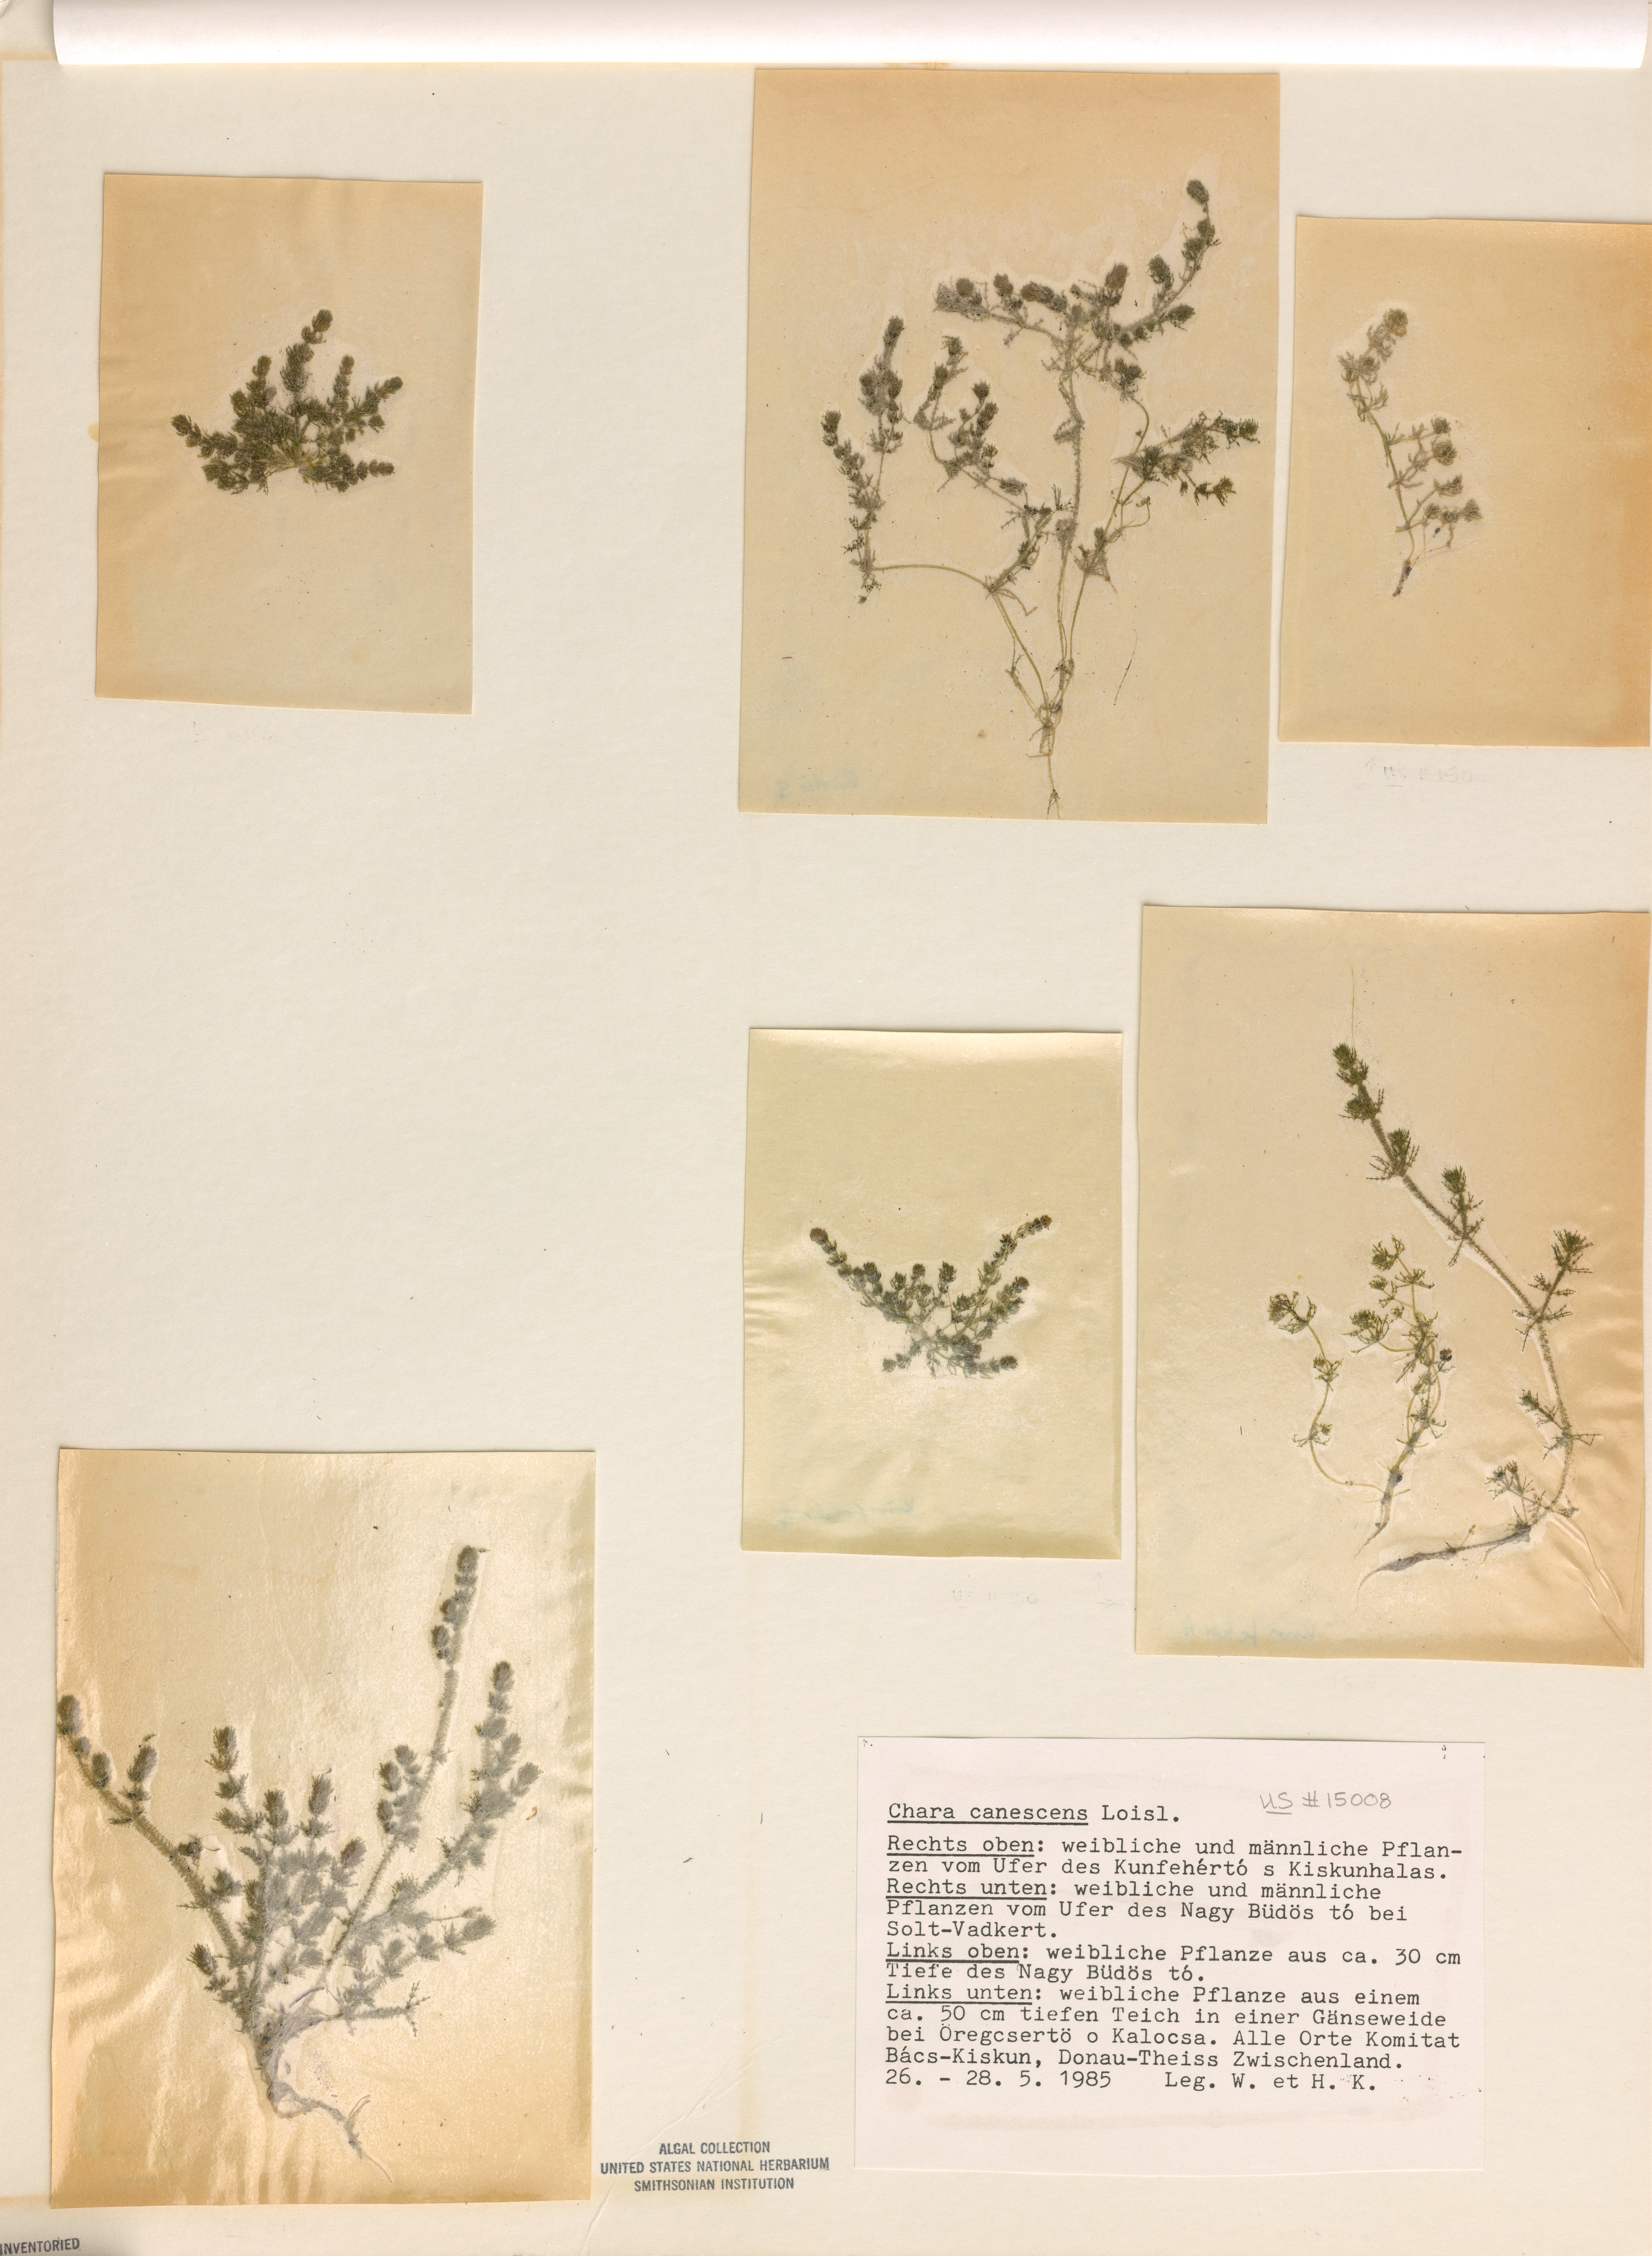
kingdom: Plantae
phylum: Charophyta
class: Charophyceae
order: Charales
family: Characeae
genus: Chara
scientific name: Chara canescens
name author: Loisel.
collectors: W. Krause & H. Krause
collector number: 48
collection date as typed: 26 May 1985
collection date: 1985-05-26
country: Hungary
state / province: Bacs-kiskun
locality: Between danube (donau) and tisza (theiss) rivers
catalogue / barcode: US 15008